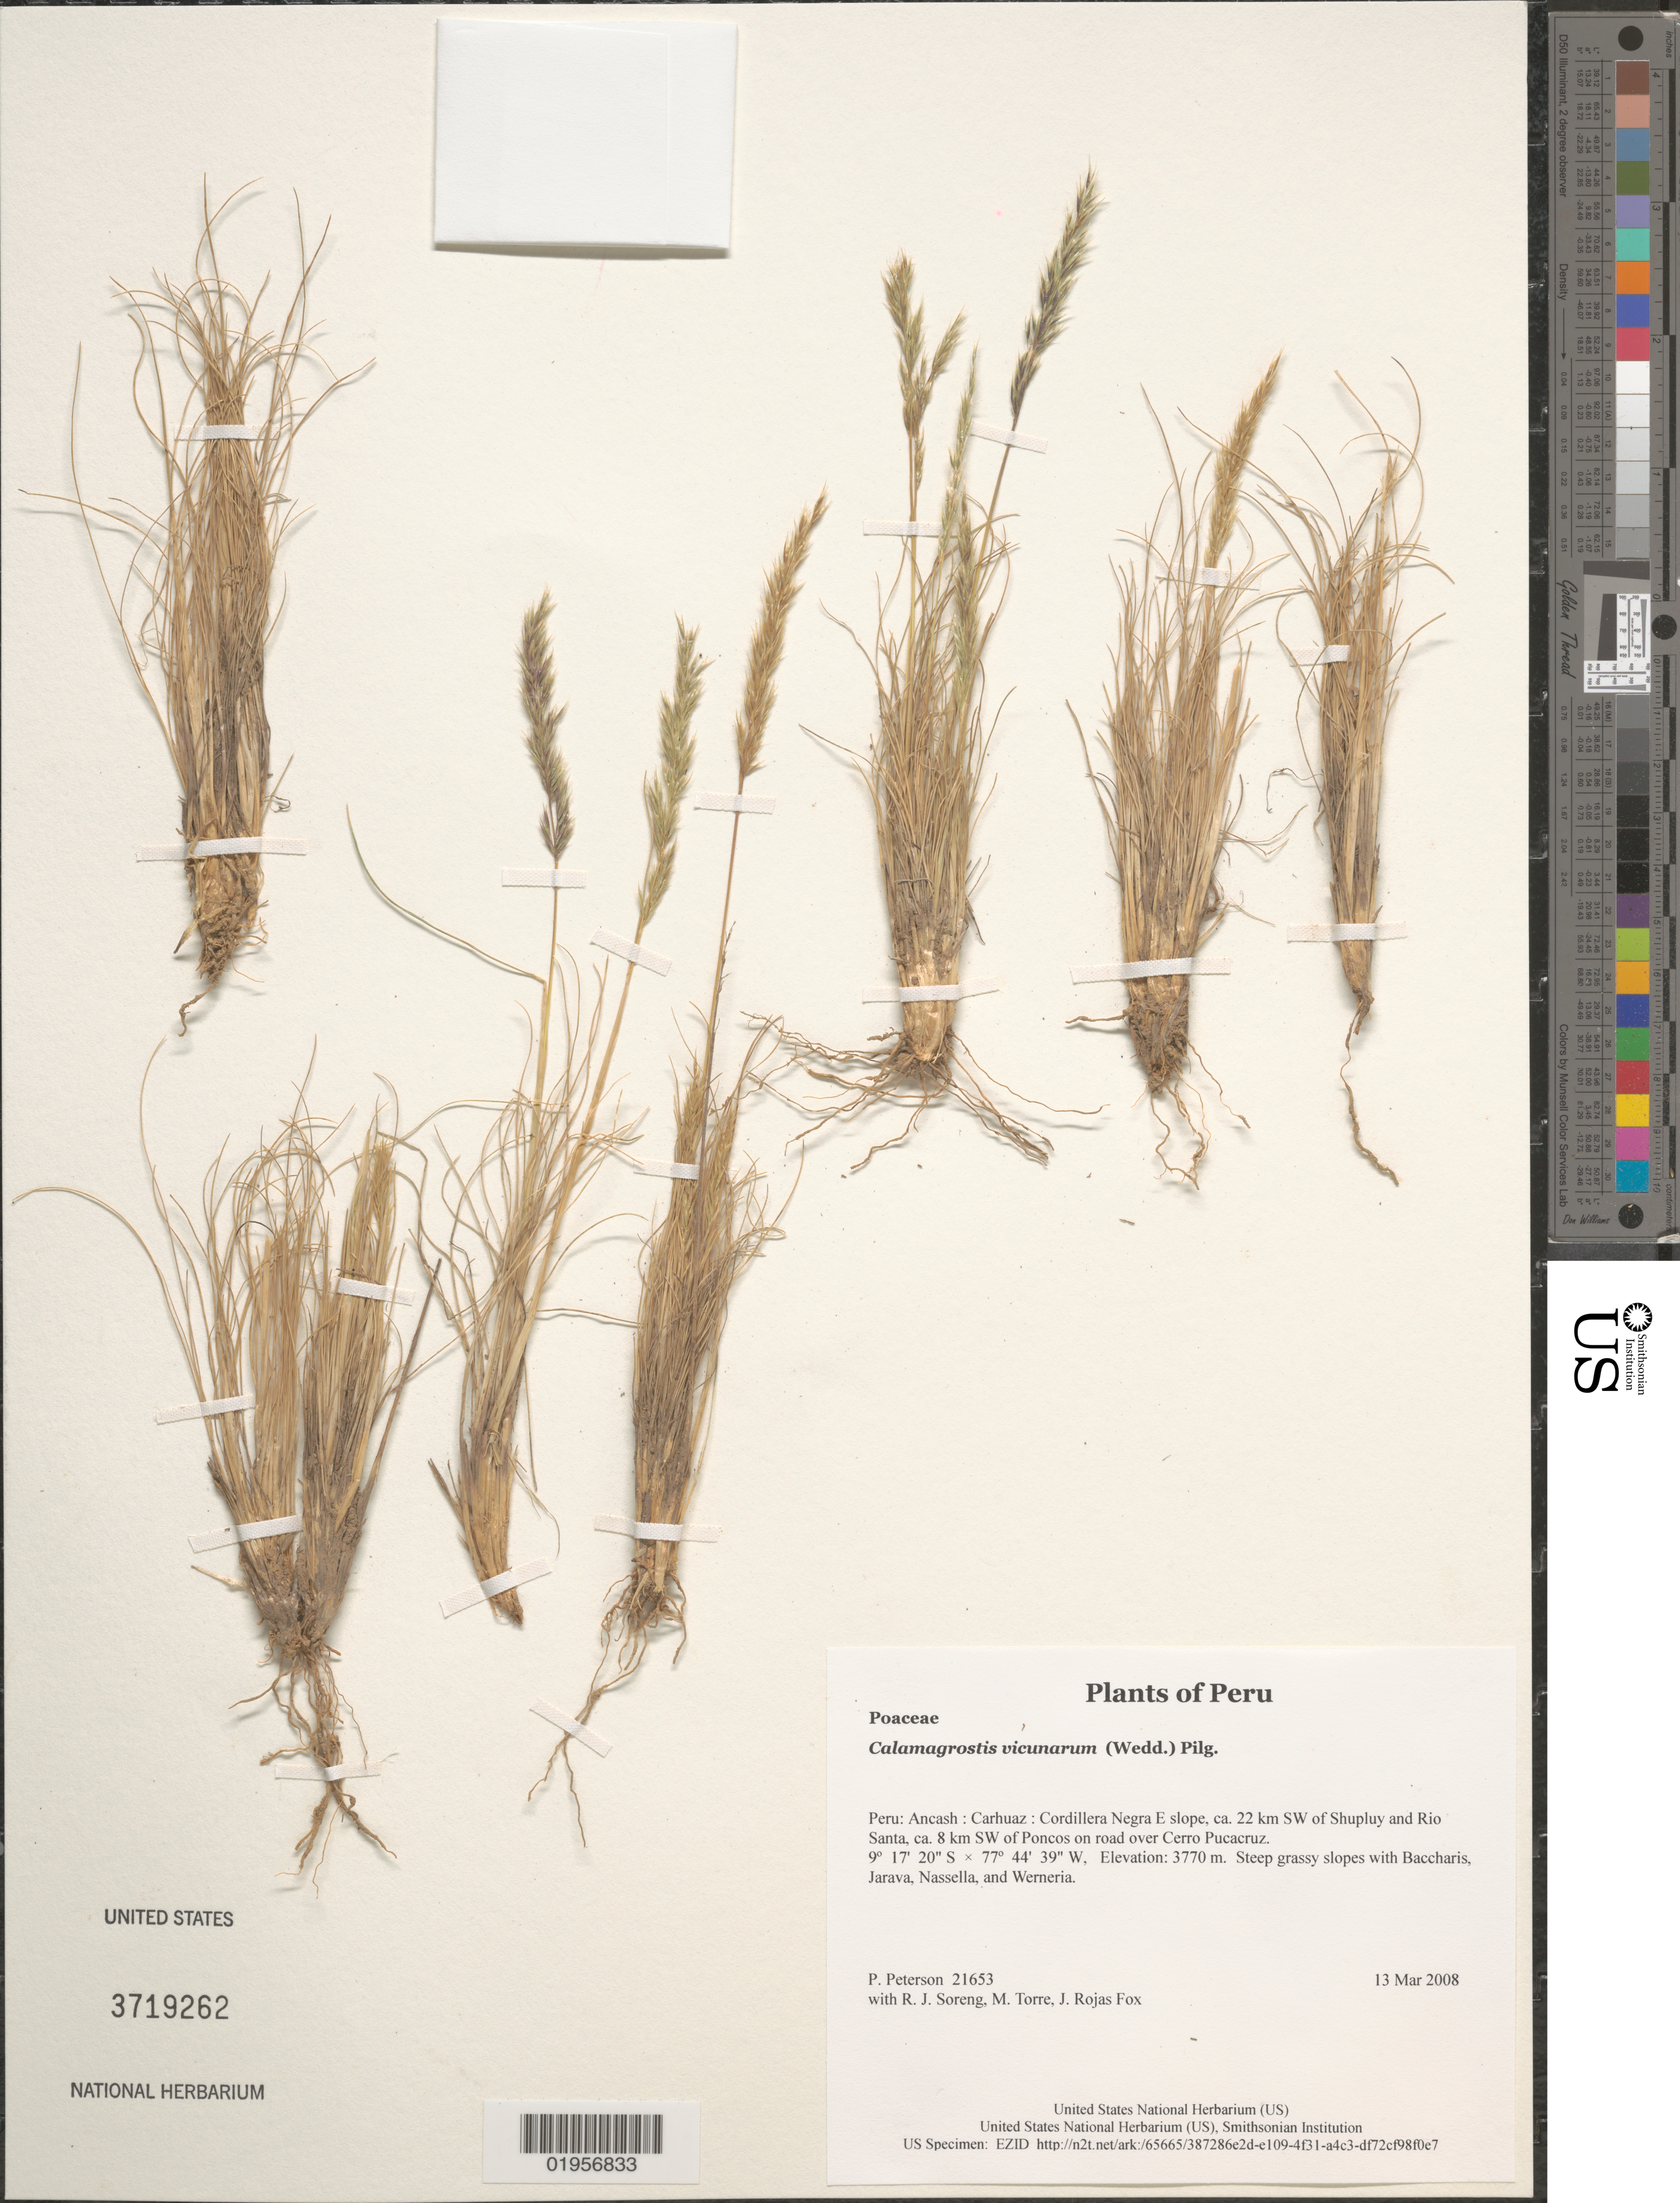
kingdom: Plantae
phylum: Tracheophyta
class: Liliopsida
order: Poales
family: Poaceae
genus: Calamagrostis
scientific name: Calamagrostis vicunarum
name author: (Wedd.) Pilg.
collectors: P. M. Peterson, R. J. Soreng, M. Torre & J. Rojas Fox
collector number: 21653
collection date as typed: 13 Mar 2008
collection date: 2008-03-13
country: Peru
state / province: Ancash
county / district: Carhuaz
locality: Cordillera Negra E slope, ca. 22 km SW of Shupluy and Rio Santa, ca. 8 km SW of Poncos on road over Cerro Pucacruz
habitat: Steep grassy slopes with Baccharis, Jarava, Nassella, and Werneria.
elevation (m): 3770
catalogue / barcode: US 3719262